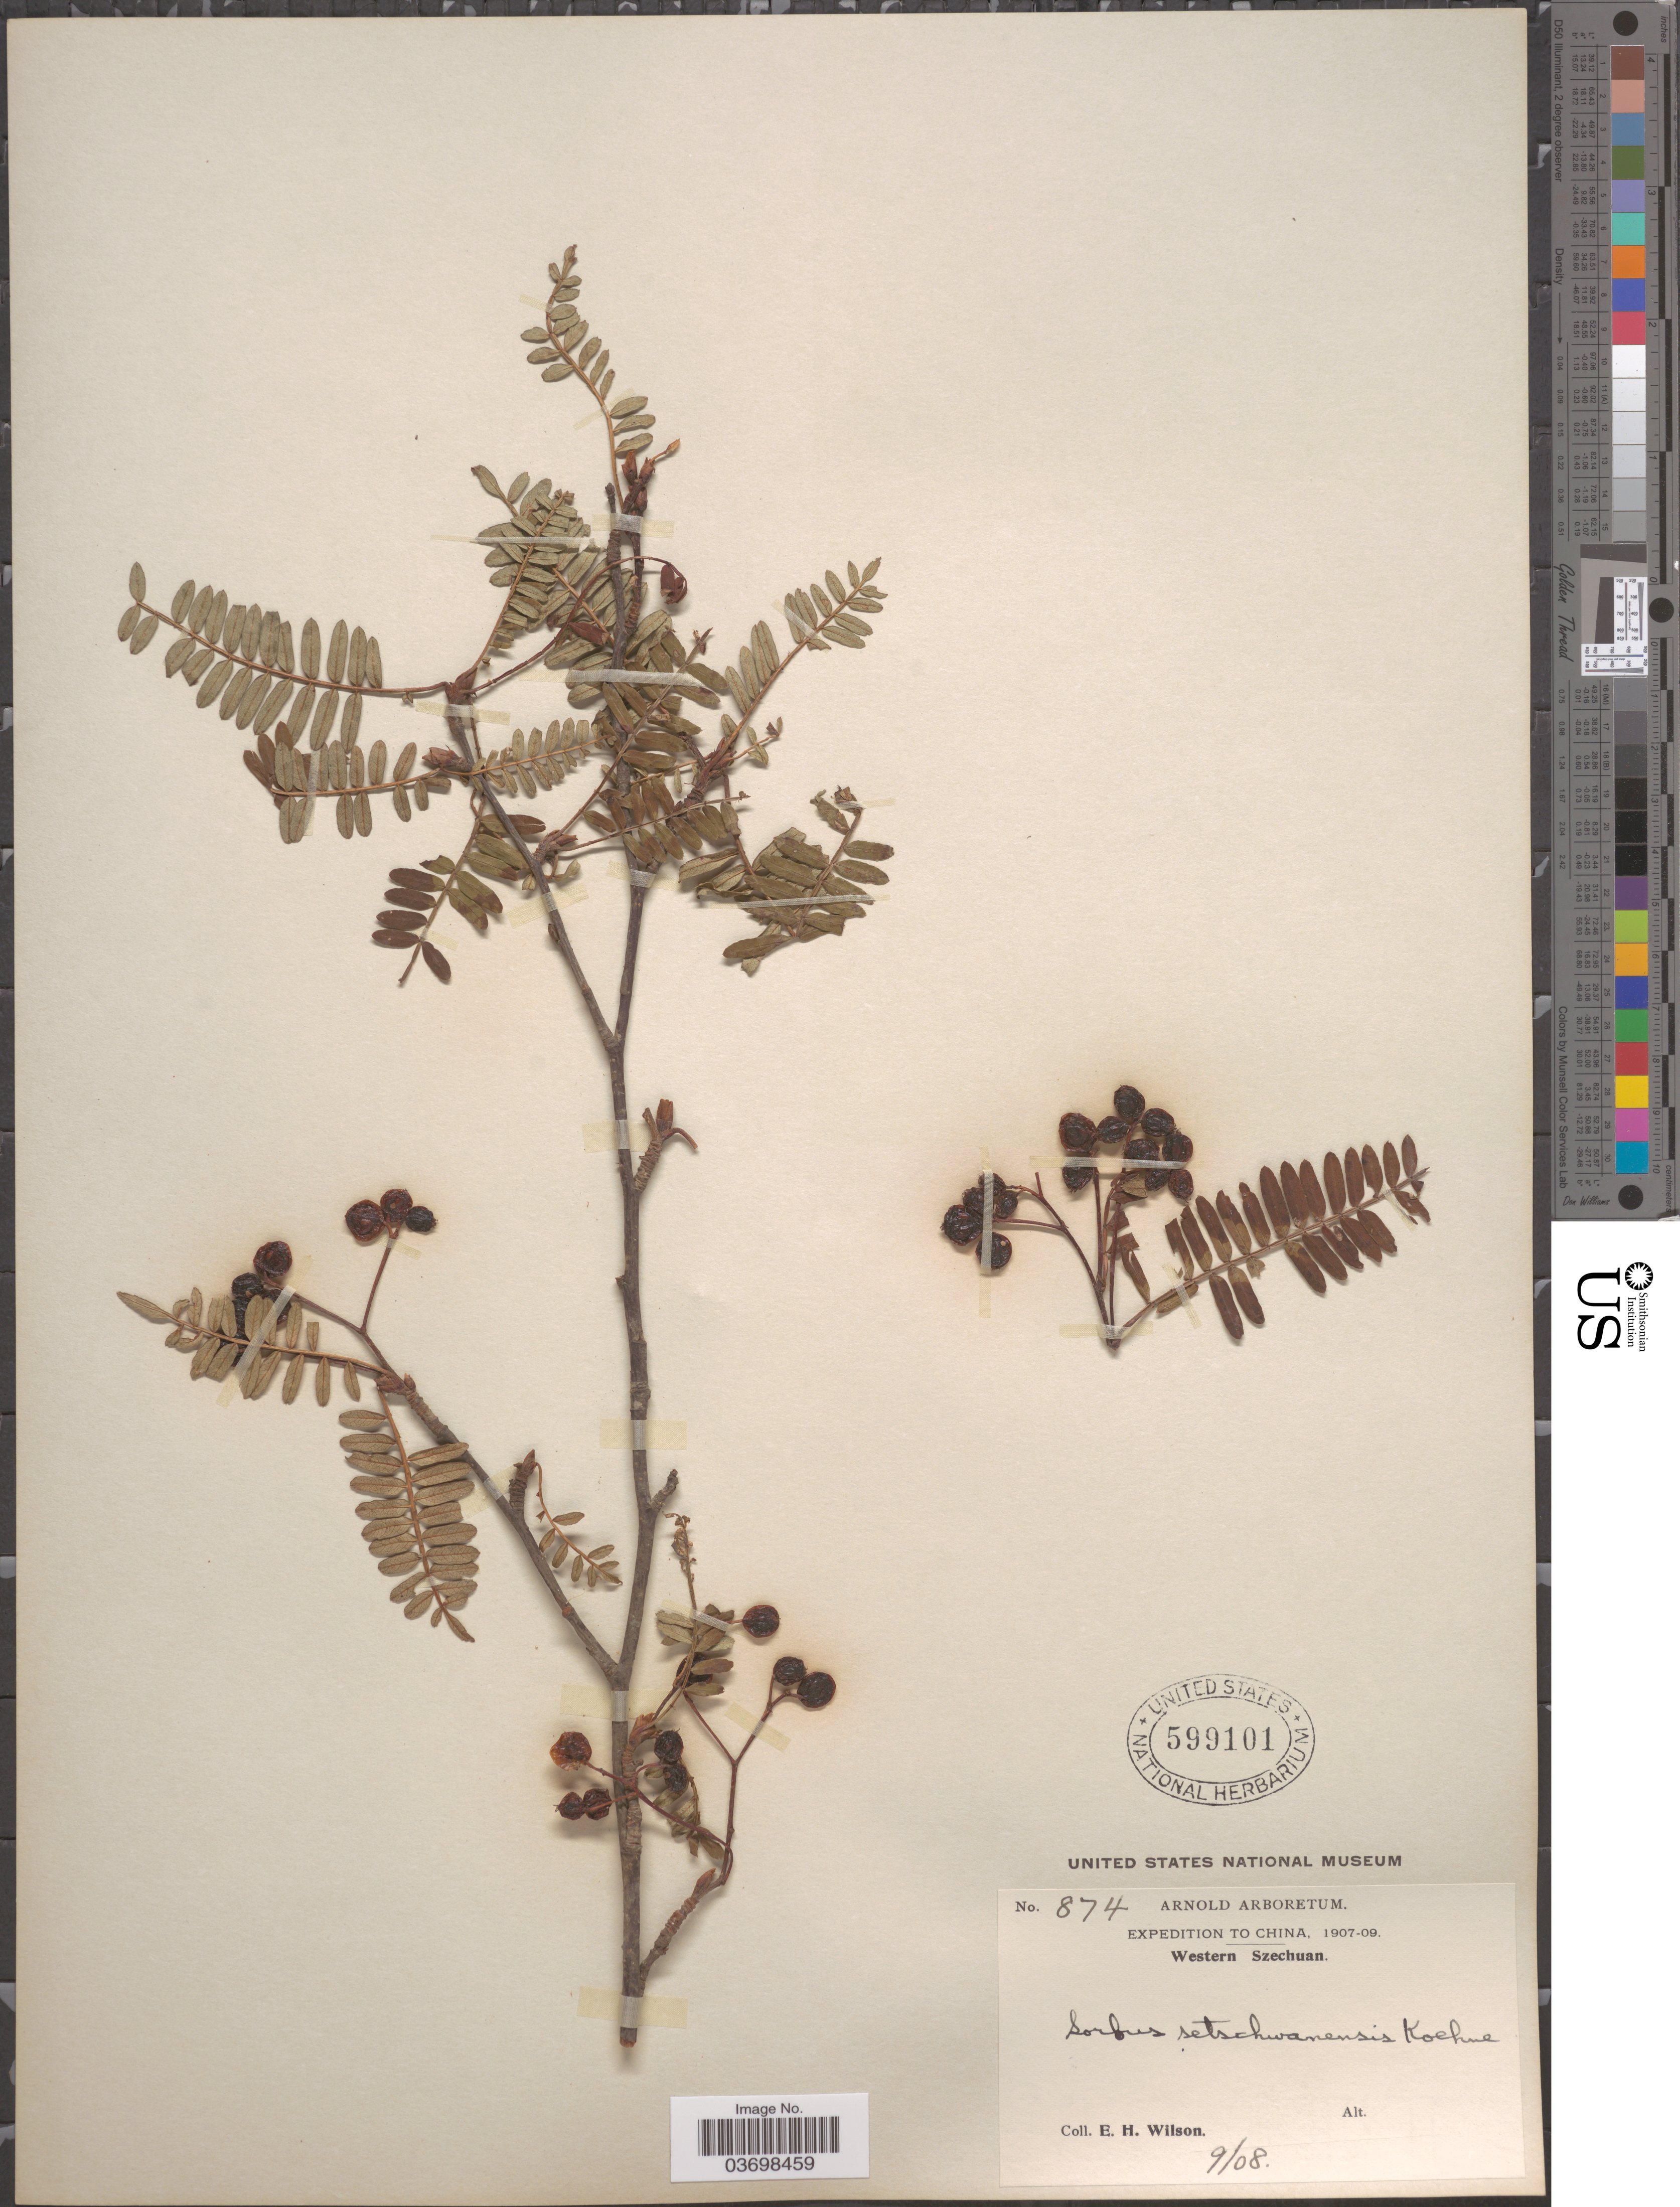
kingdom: Plantae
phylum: Tracheophyta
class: Magnoliopsida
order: Rosales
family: Rosaceae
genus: Sorbus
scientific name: Sorbus setschwanensis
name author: (C.K. Schneid.) Koehne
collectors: E. Wilson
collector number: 874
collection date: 1908-09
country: China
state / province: Sichuan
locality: Western Szechuan.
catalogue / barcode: US 599101